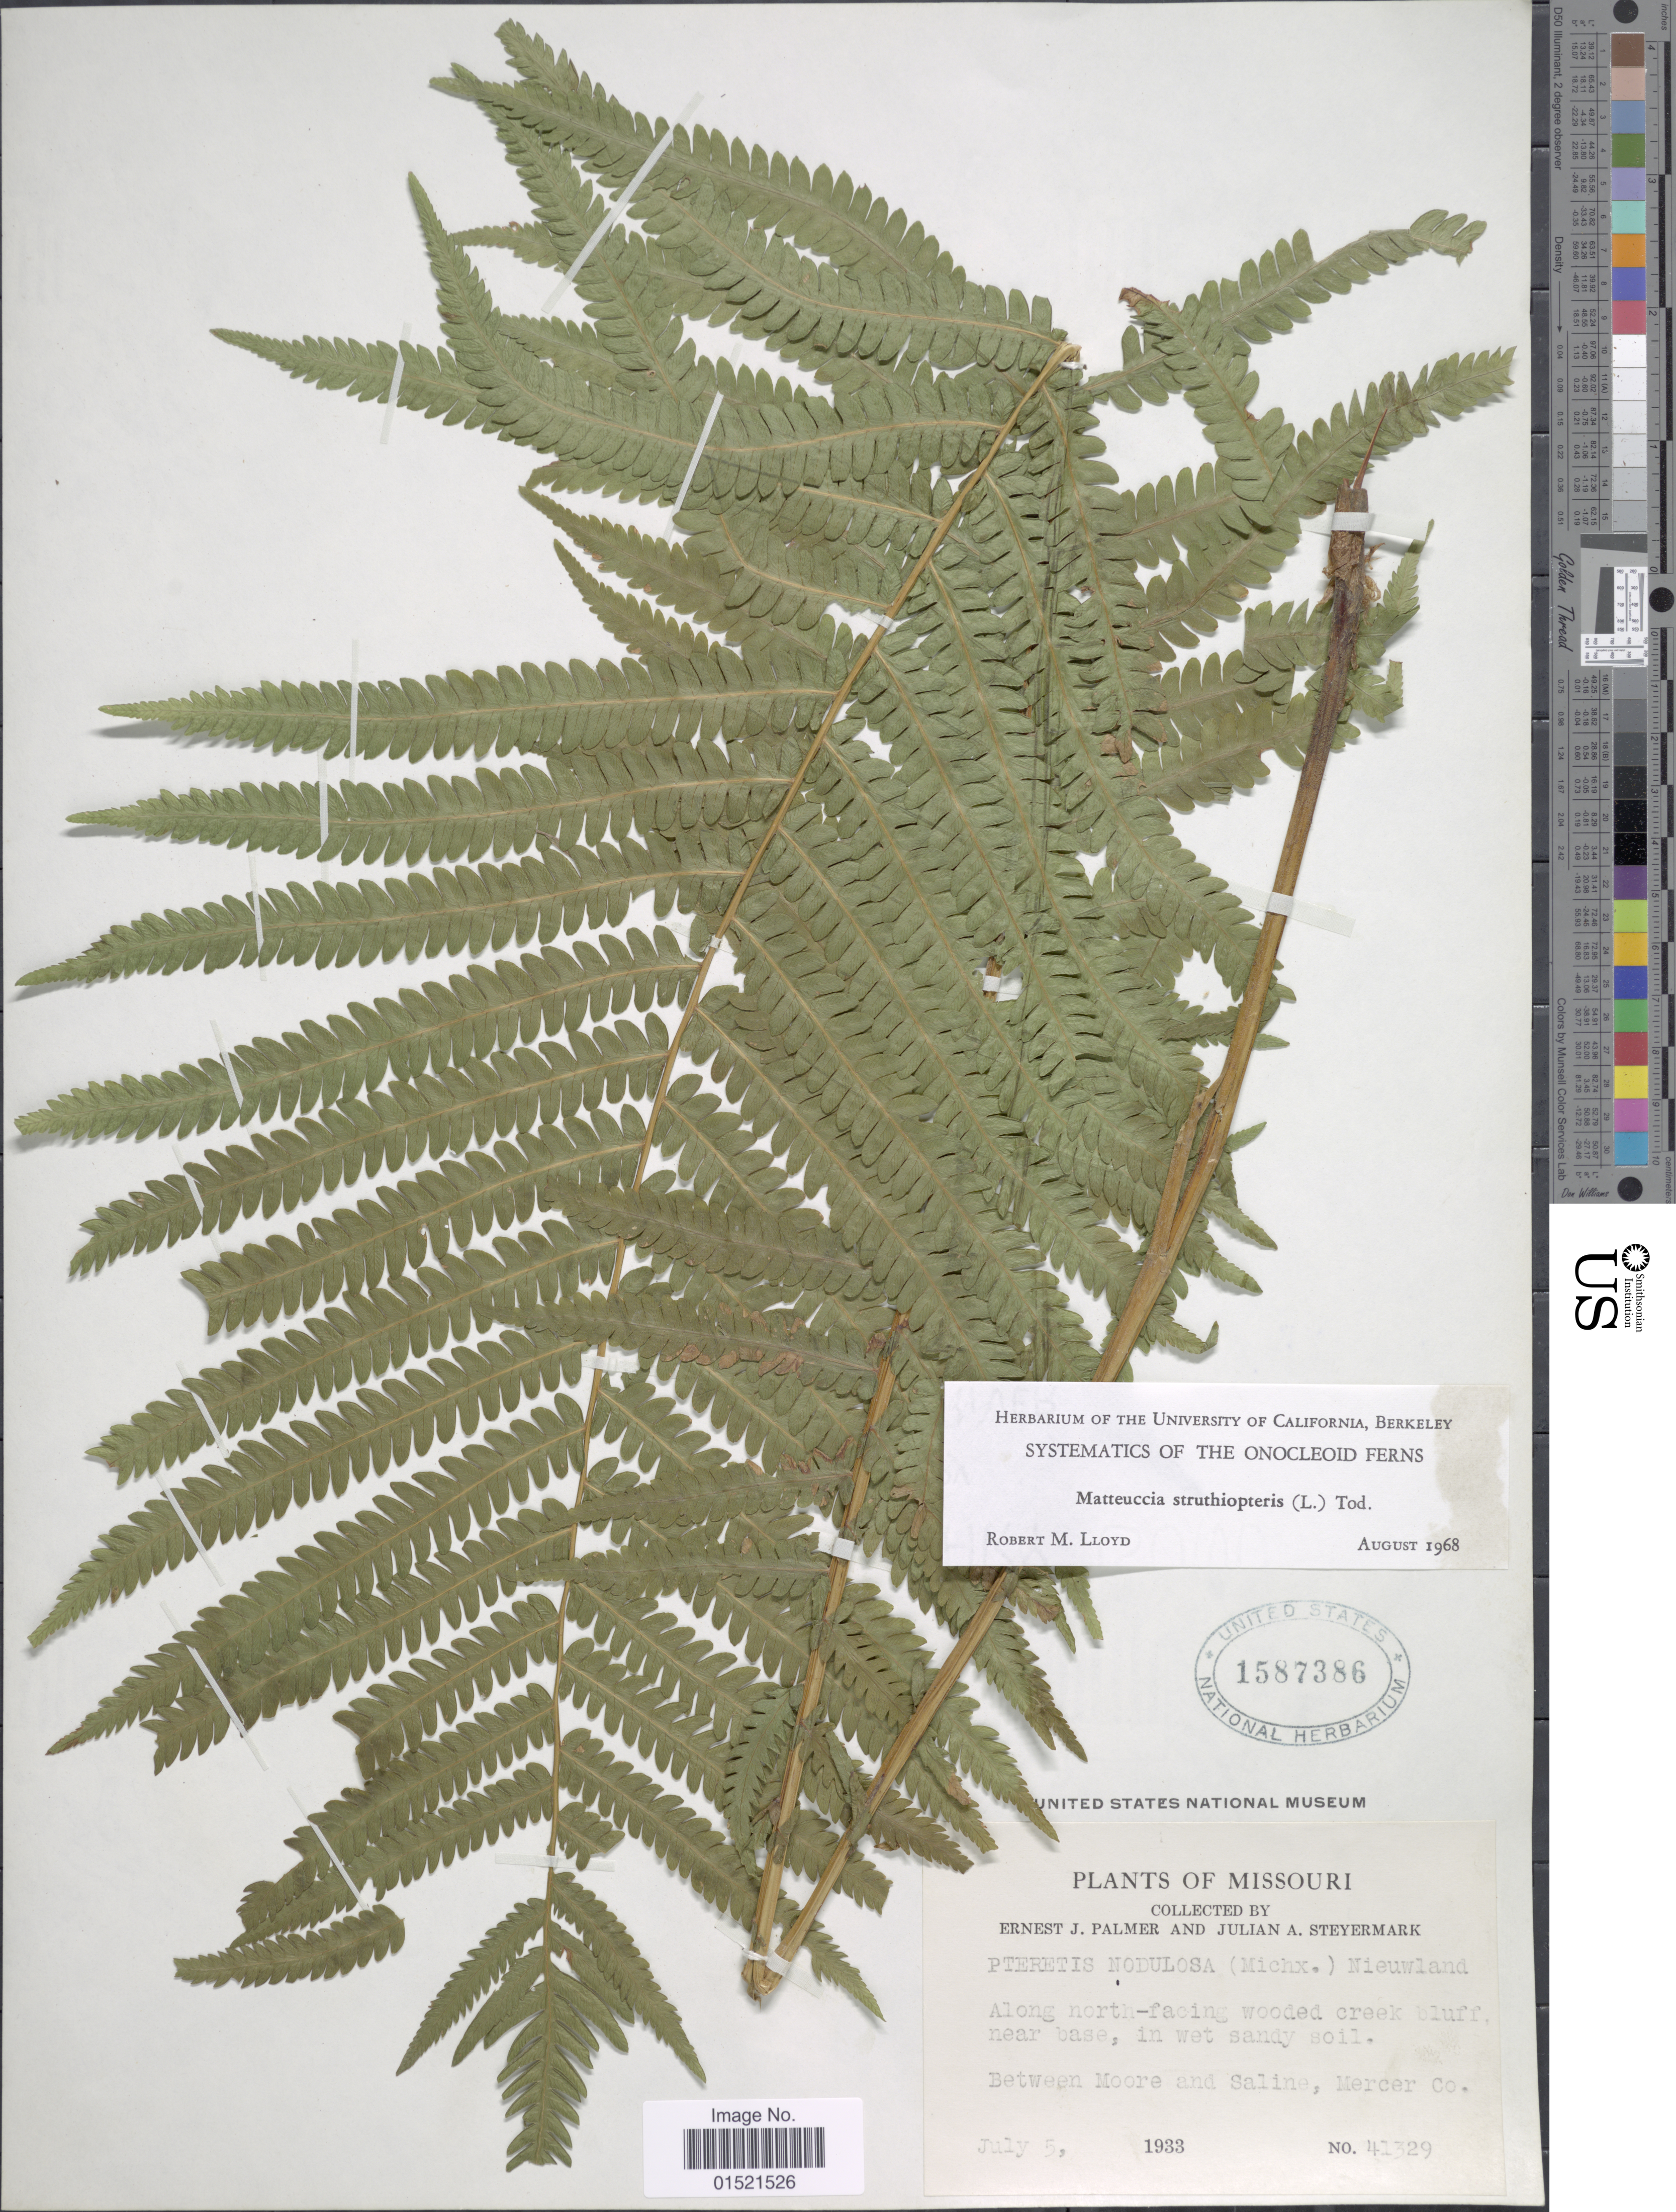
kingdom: Plantae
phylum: Tracheophyta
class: Polypodiopsida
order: Polypodiales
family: Onocleaceae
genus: Matteuccia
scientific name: Matteuccia struthiopteris var. pensylvanica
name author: (Willd.) C.V. Morton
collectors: E. J. Palmer & J. Steyermark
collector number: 41329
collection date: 1933-07-05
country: United States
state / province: Missouri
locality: Along north-facing wooded creek bluff, near base, Between Moore and Saline, Mercer Co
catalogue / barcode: US 1587386